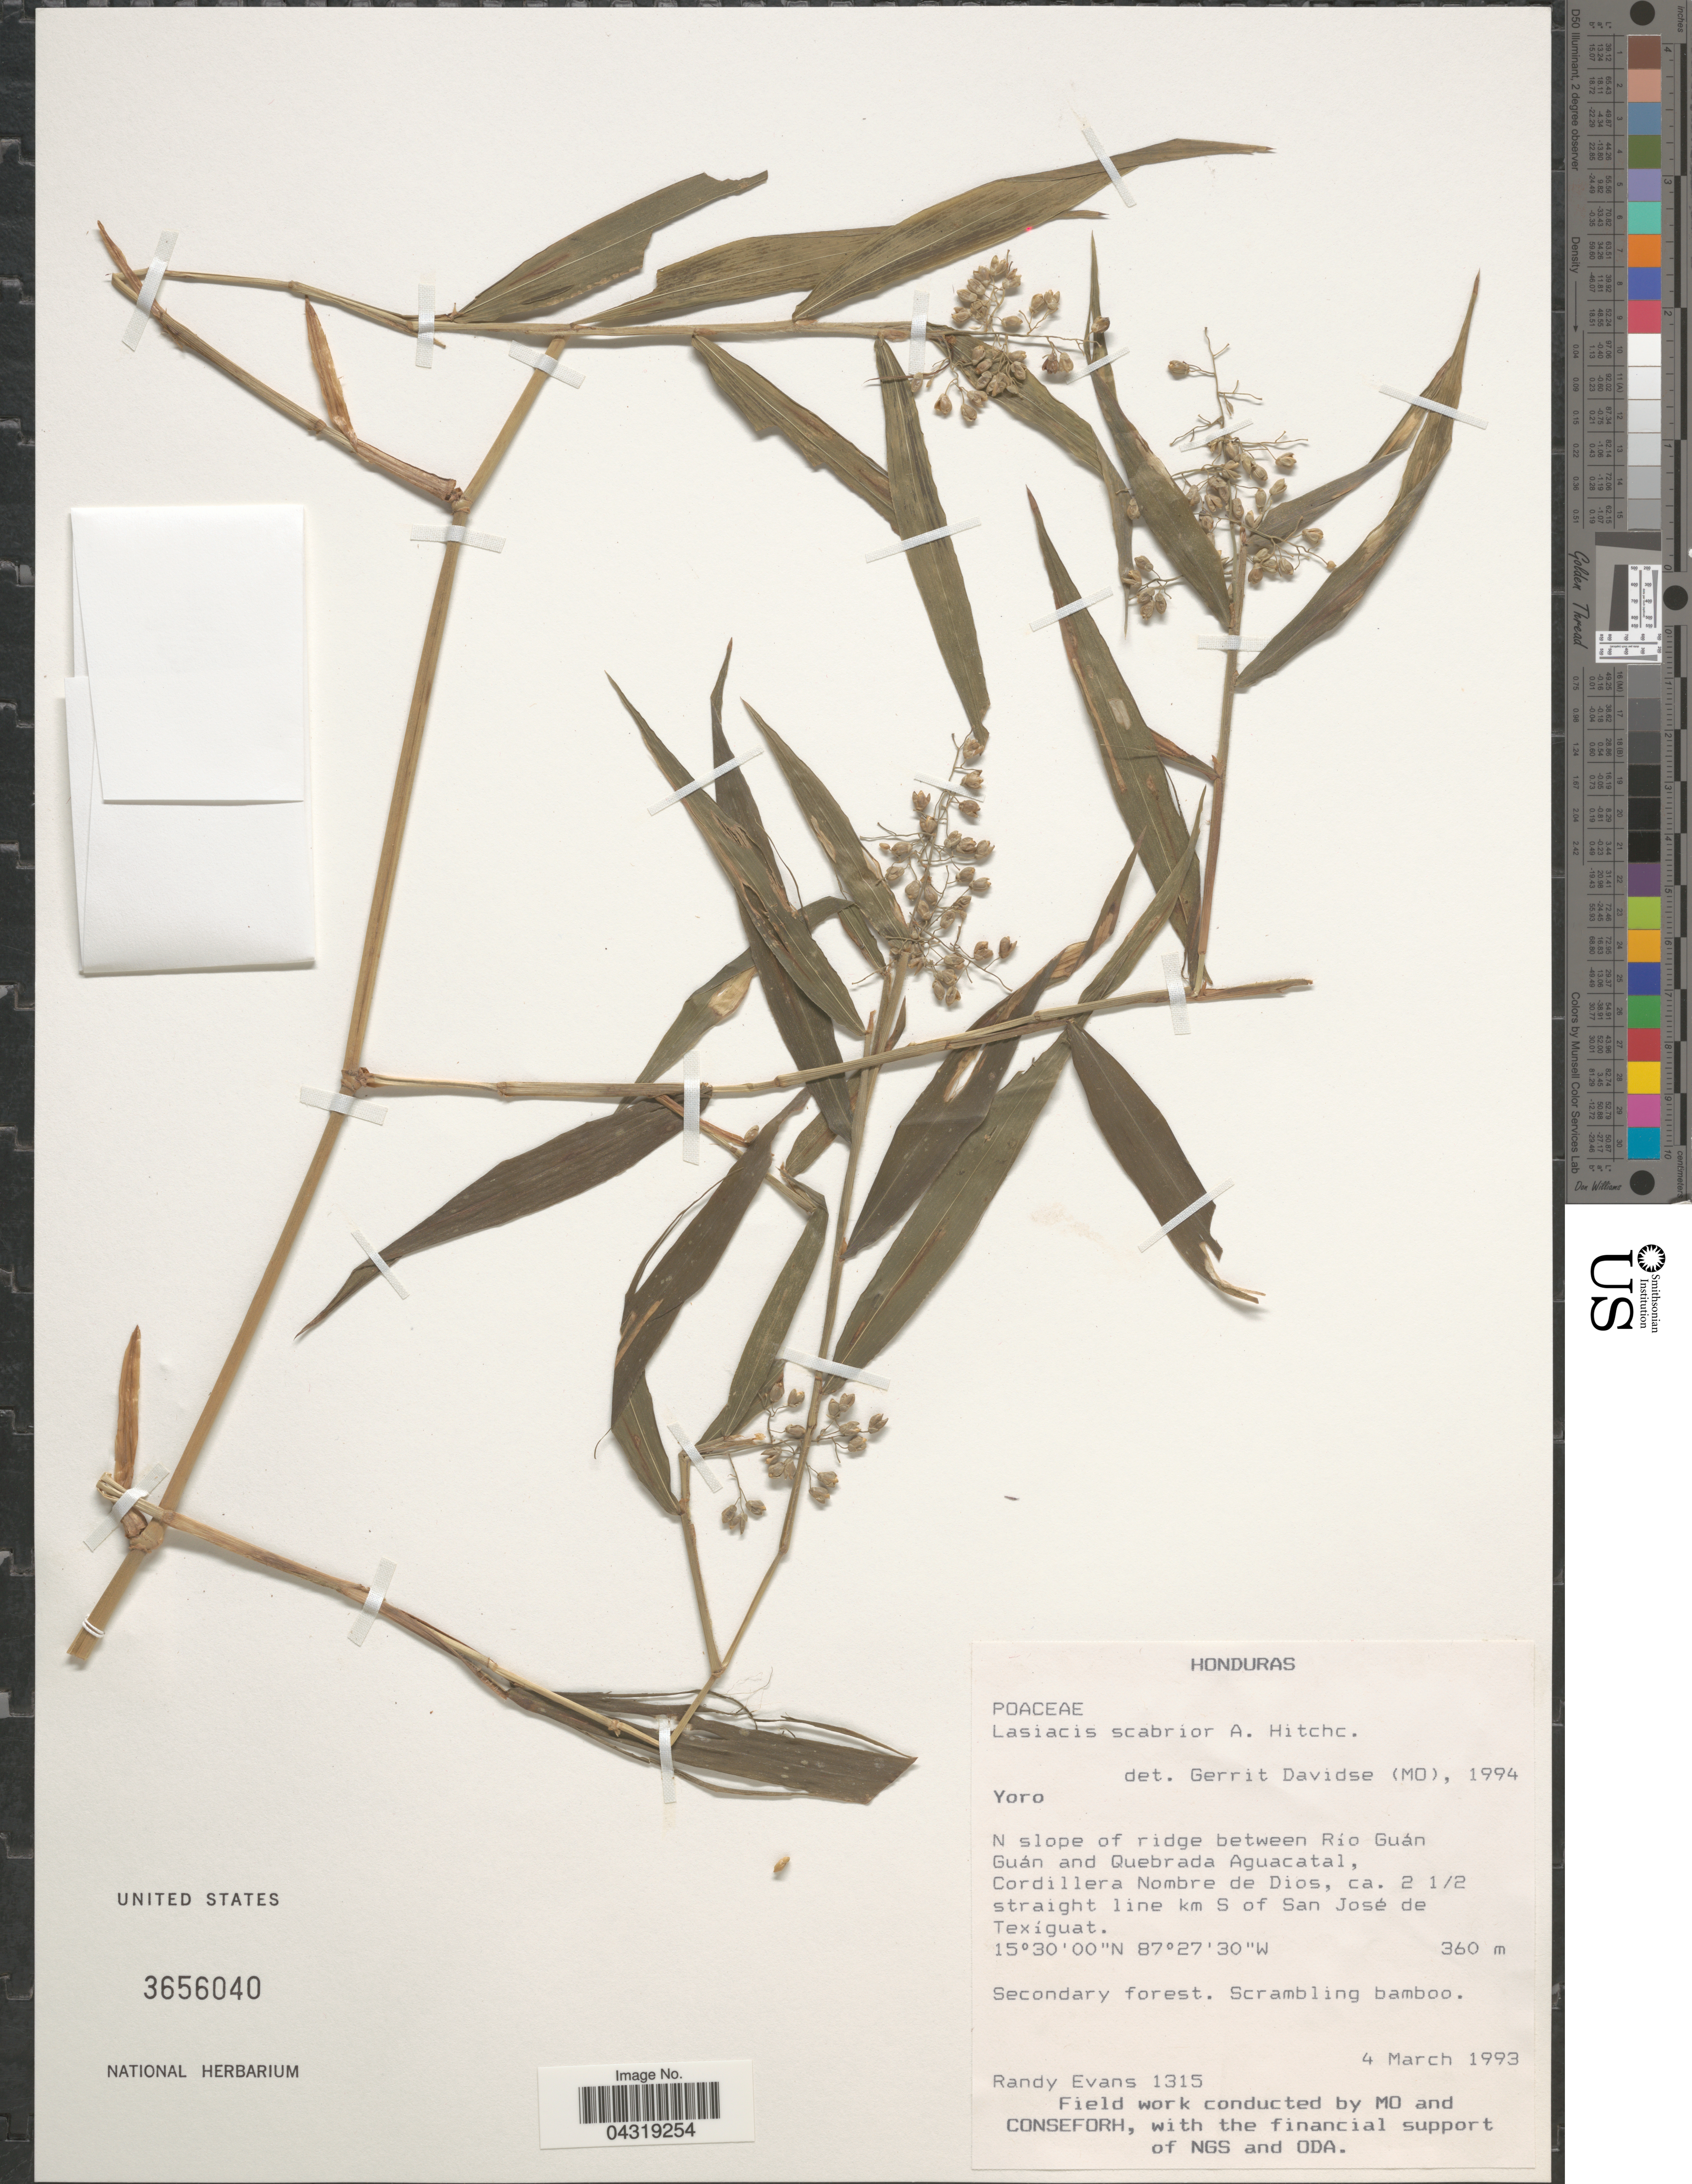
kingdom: Plantae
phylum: Tracheophyta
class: Liliopsida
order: Poales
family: Poaceae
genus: Lasiacis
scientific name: Lasiacis scabrior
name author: Hitchc.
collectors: R. Evans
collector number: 1315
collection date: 1993-03-04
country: Honduras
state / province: Yoro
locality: Yoro. N slope of ridge between Río Guán Guán and Quebrada Aguacatal, Cordillera Nombre de Dios, ca. 2 ½ straight line km S of San José de Texíguat. Secondary forest.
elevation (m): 360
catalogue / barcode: US 3656040